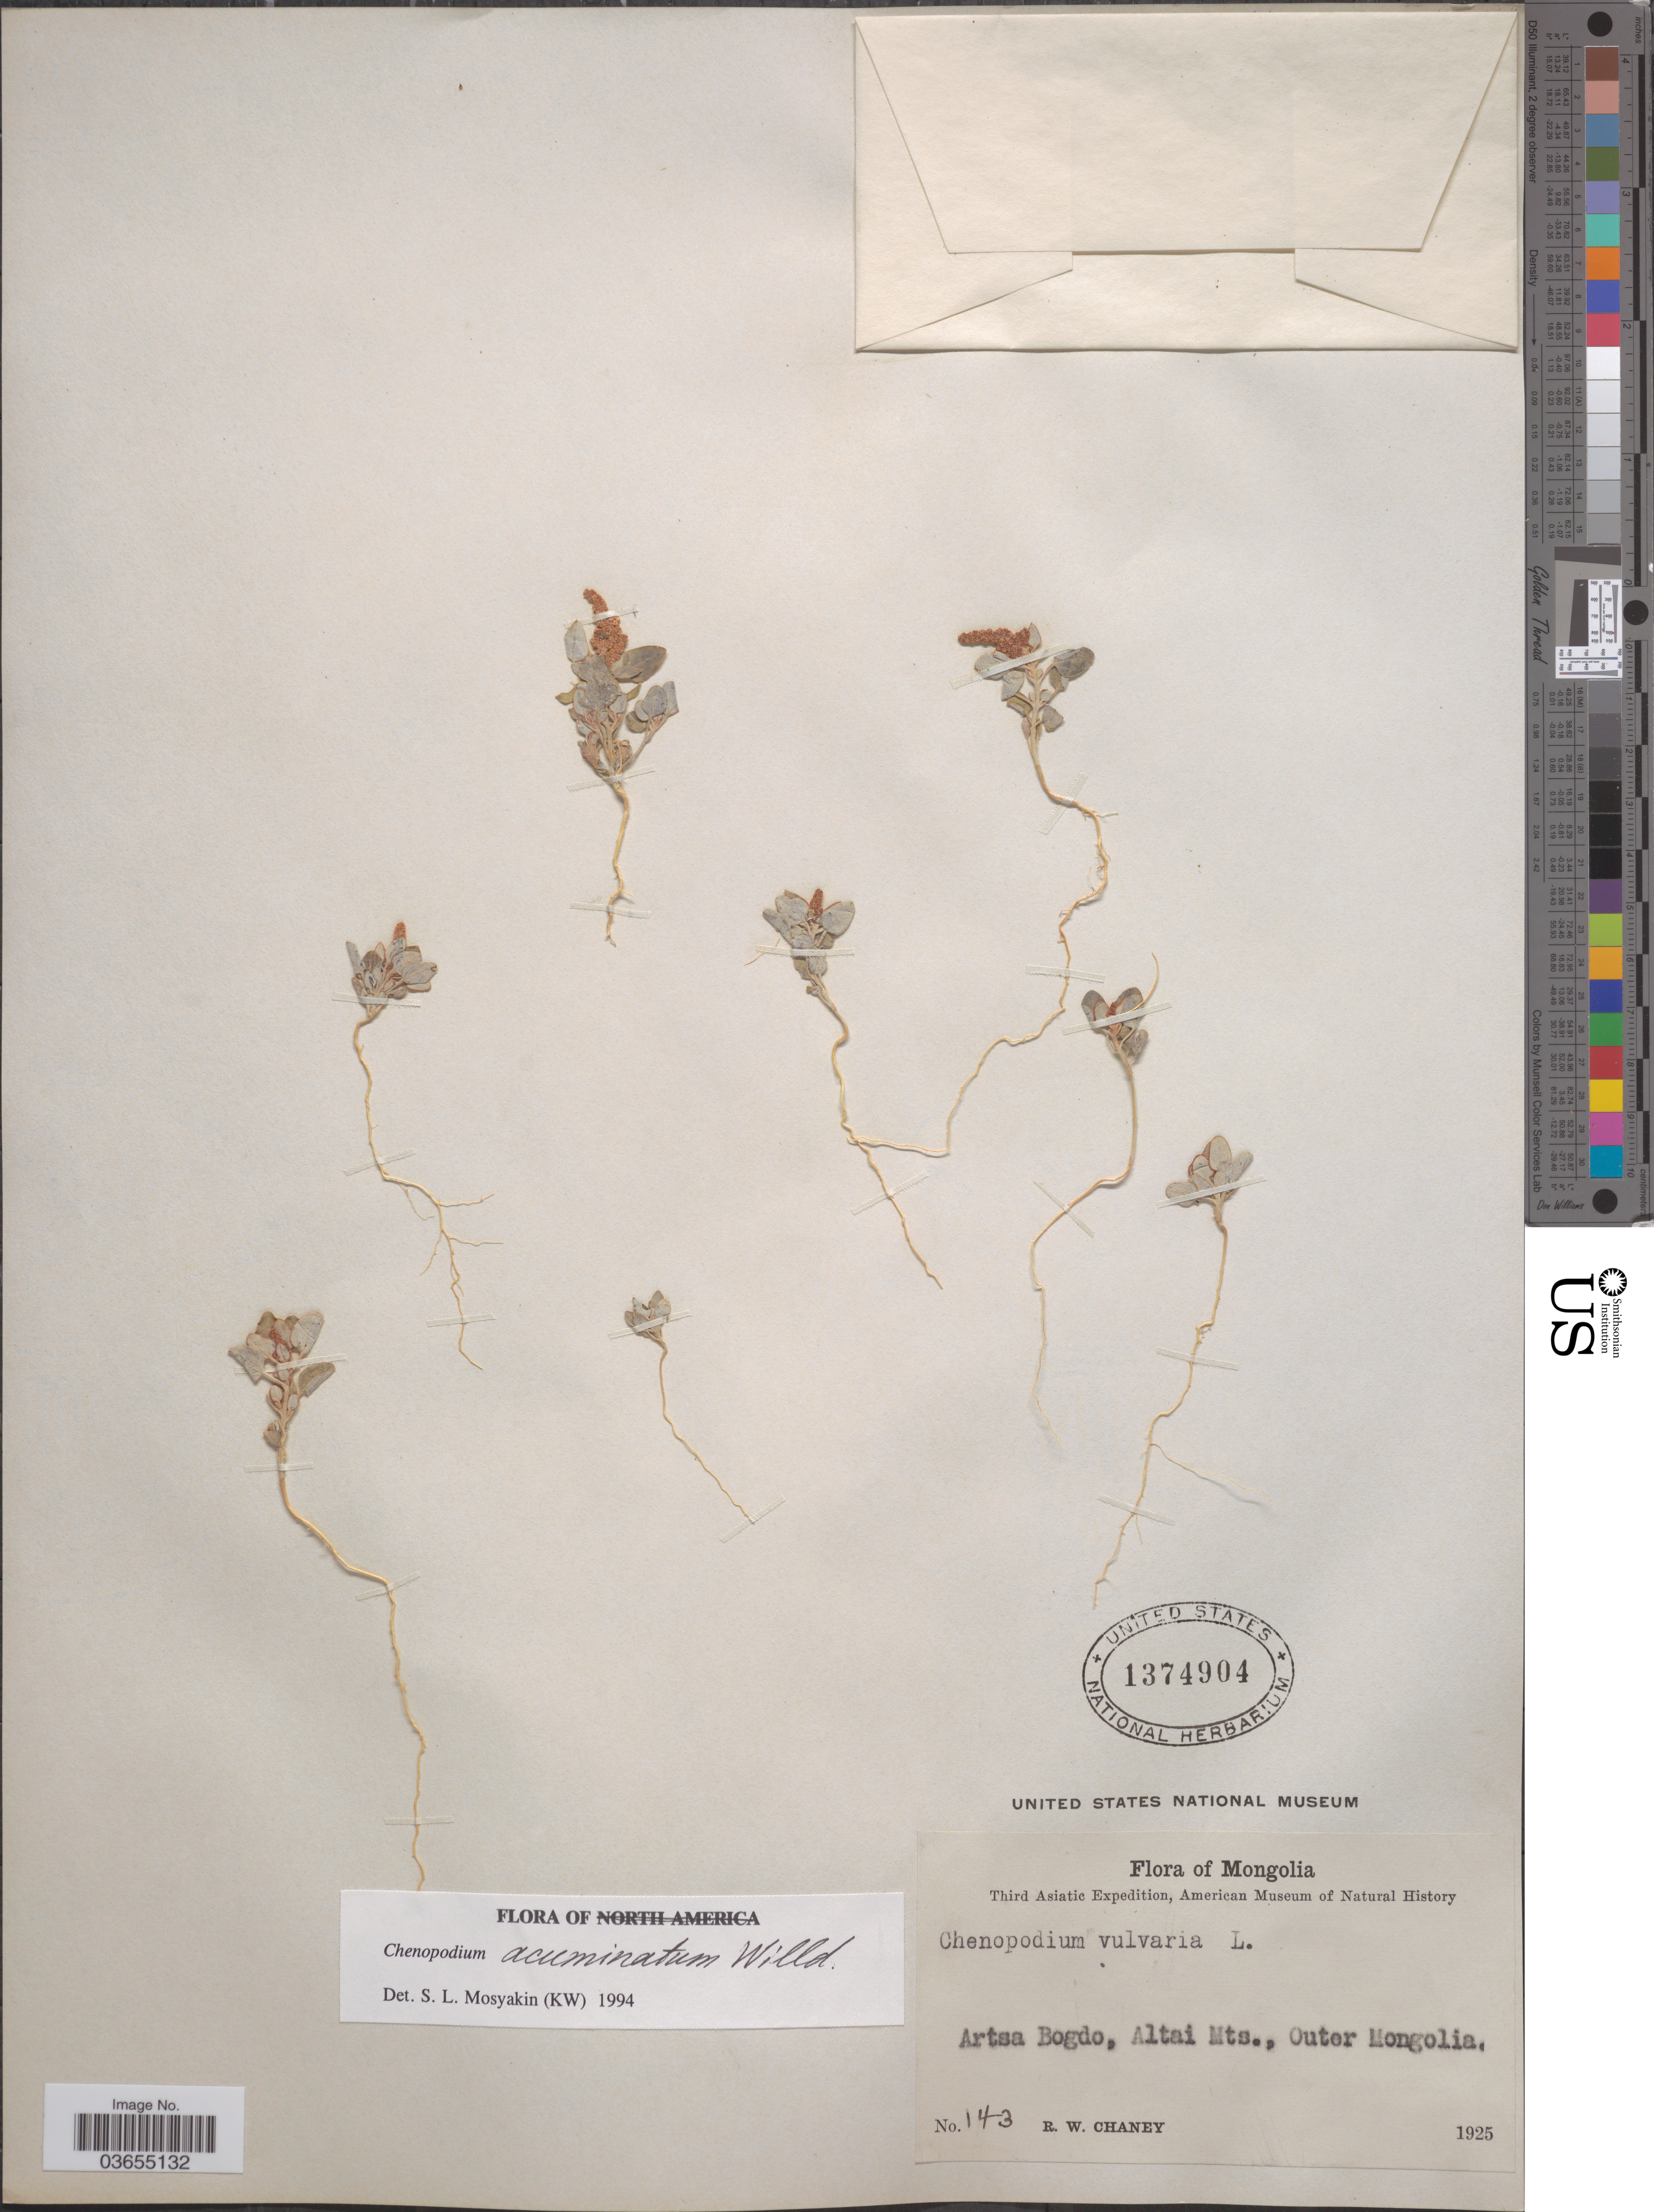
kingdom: Plantae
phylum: Tracheophyta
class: Magnoliopsida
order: Caryophyllales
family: Amaranthaceae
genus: Chenopodium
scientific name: Chenopodium acuminatum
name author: Willd.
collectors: R. Chaney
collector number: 143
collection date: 1925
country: Mongolia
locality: Artsa Bogdo, Altai Mts., Outer Mongolia.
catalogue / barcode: US 1374904